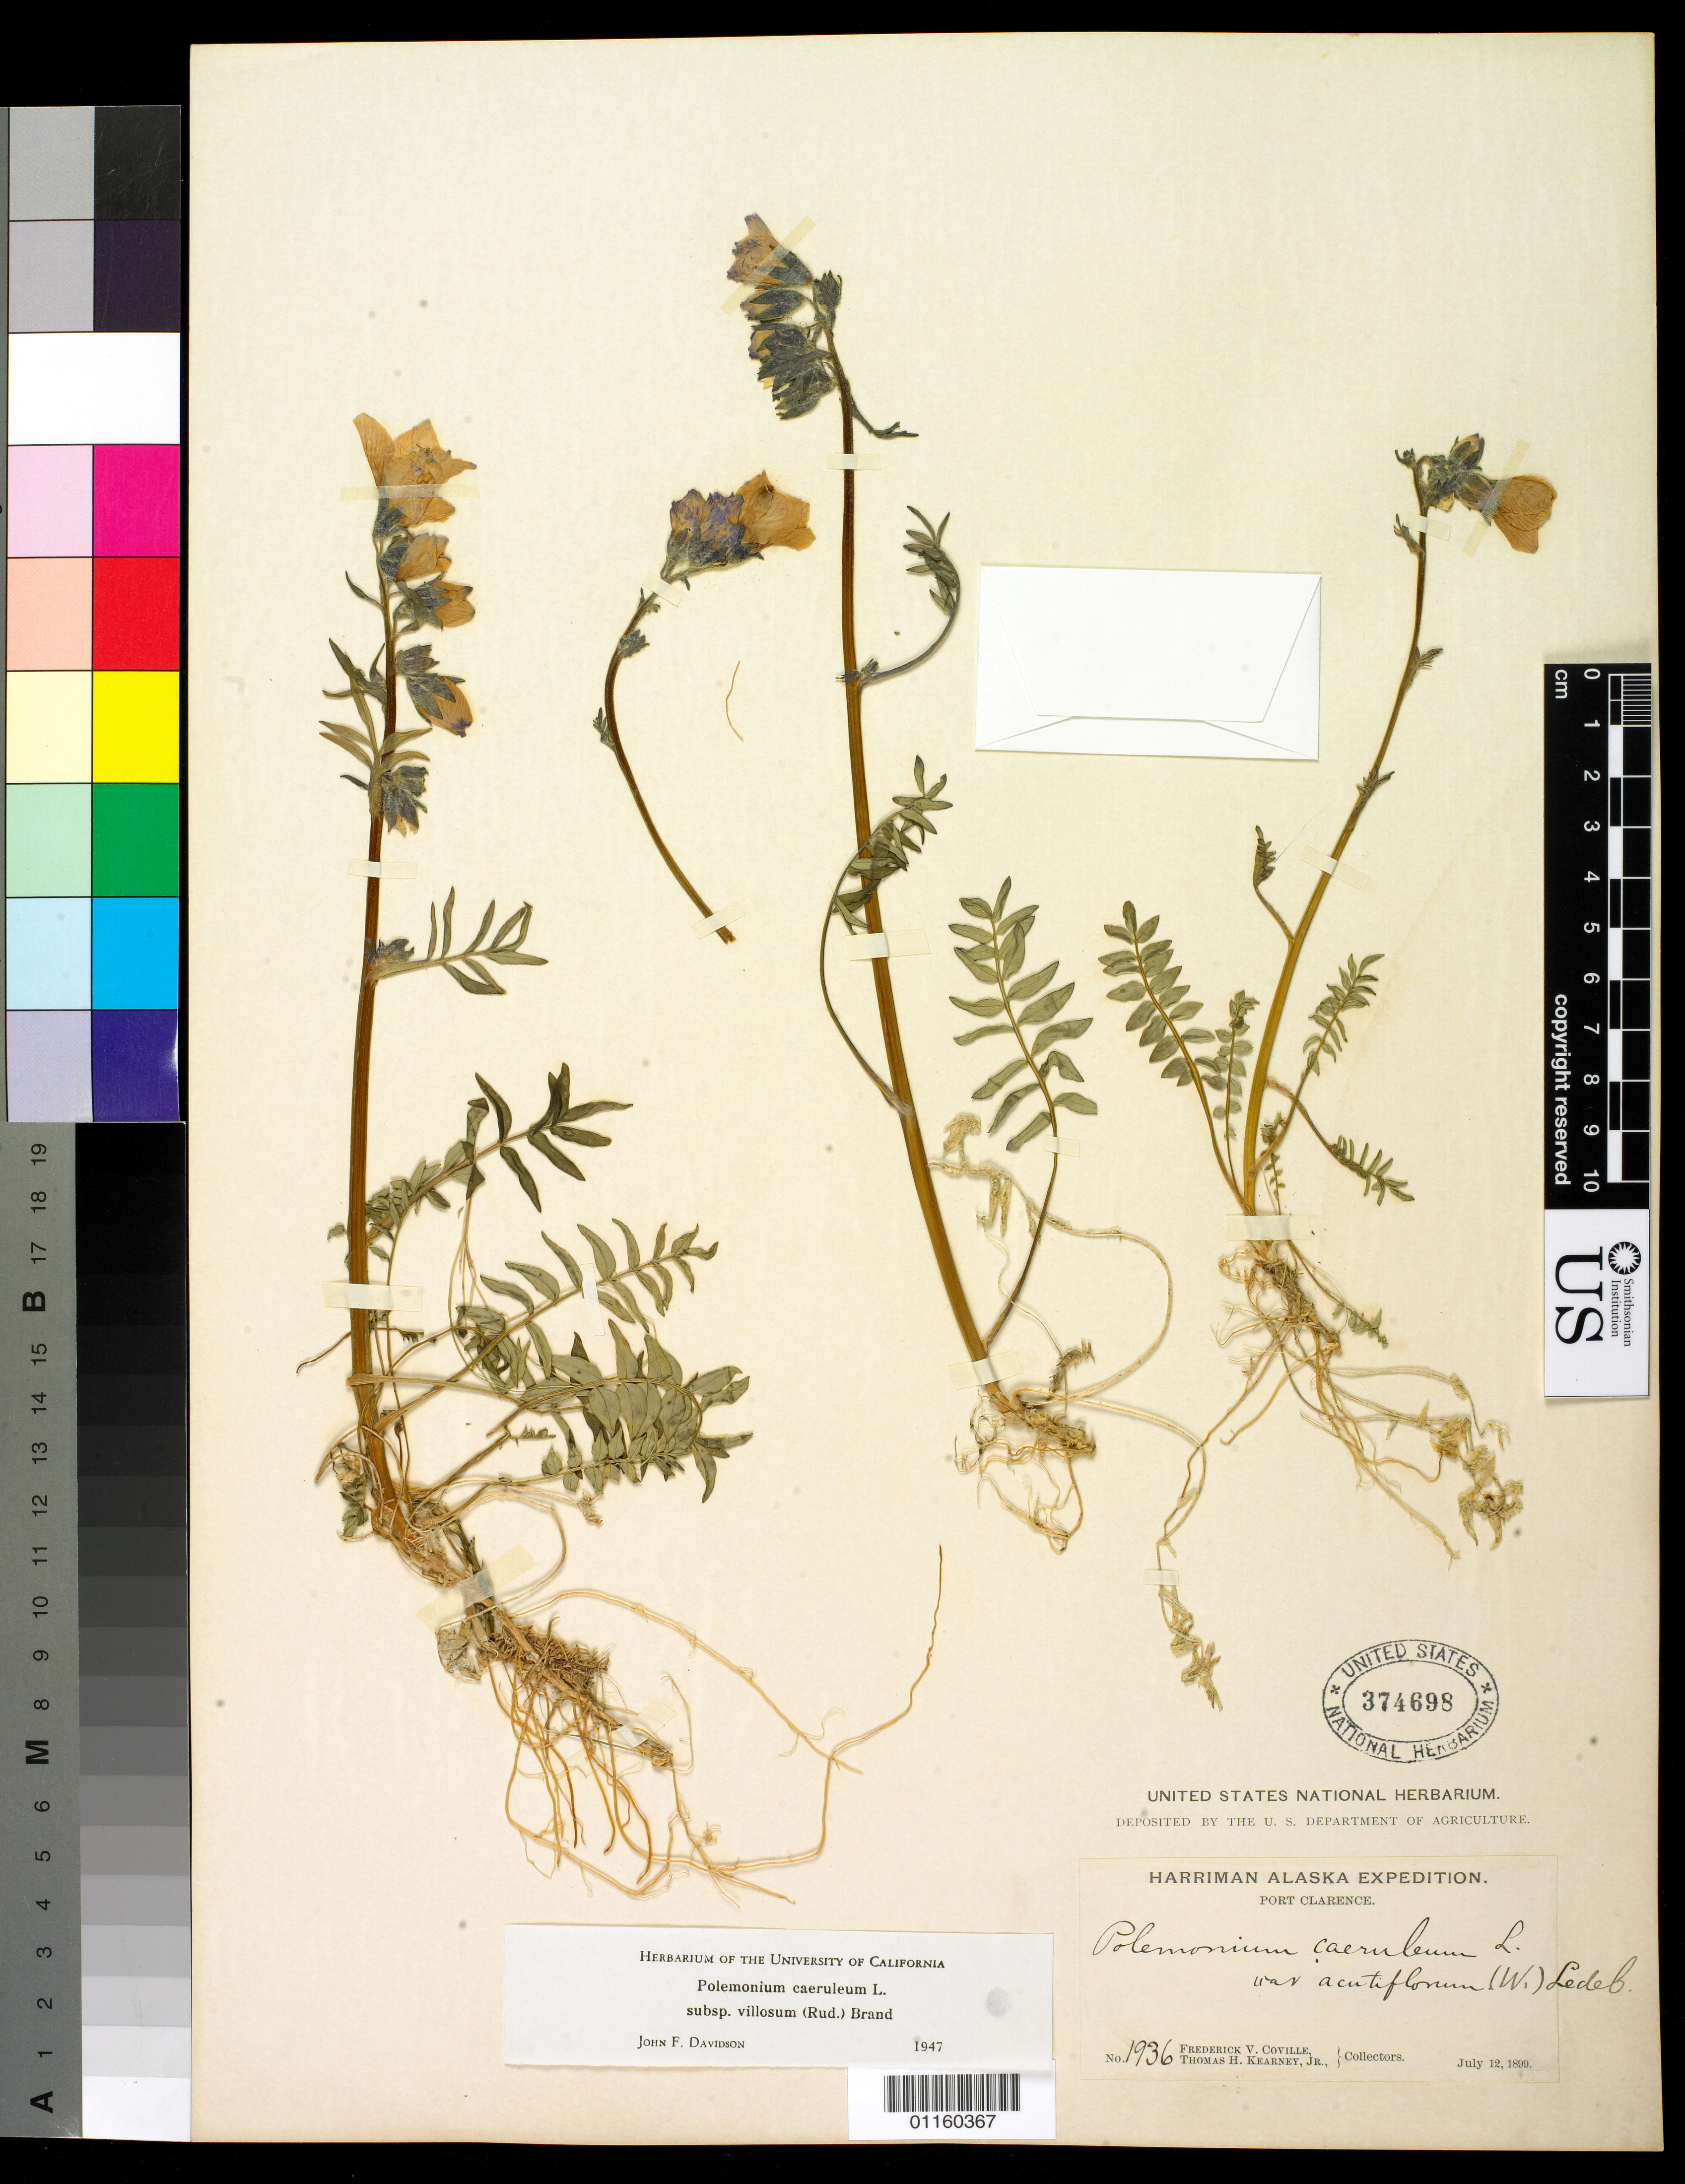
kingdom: Plantae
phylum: Tracheophyta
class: Magnoliopsida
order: Ericales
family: Polemoniaceae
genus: Polemonium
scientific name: Polemonium caeruleum subsp. villosum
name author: (Rudolph ex Georgi) Brand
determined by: Davidson, J. F.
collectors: F. V. Coville & T. H. Kearney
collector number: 1936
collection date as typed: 12 Jul 1899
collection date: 1899-07-12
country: United States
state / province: Alaska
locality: Port Clarence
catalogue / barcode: US 374698